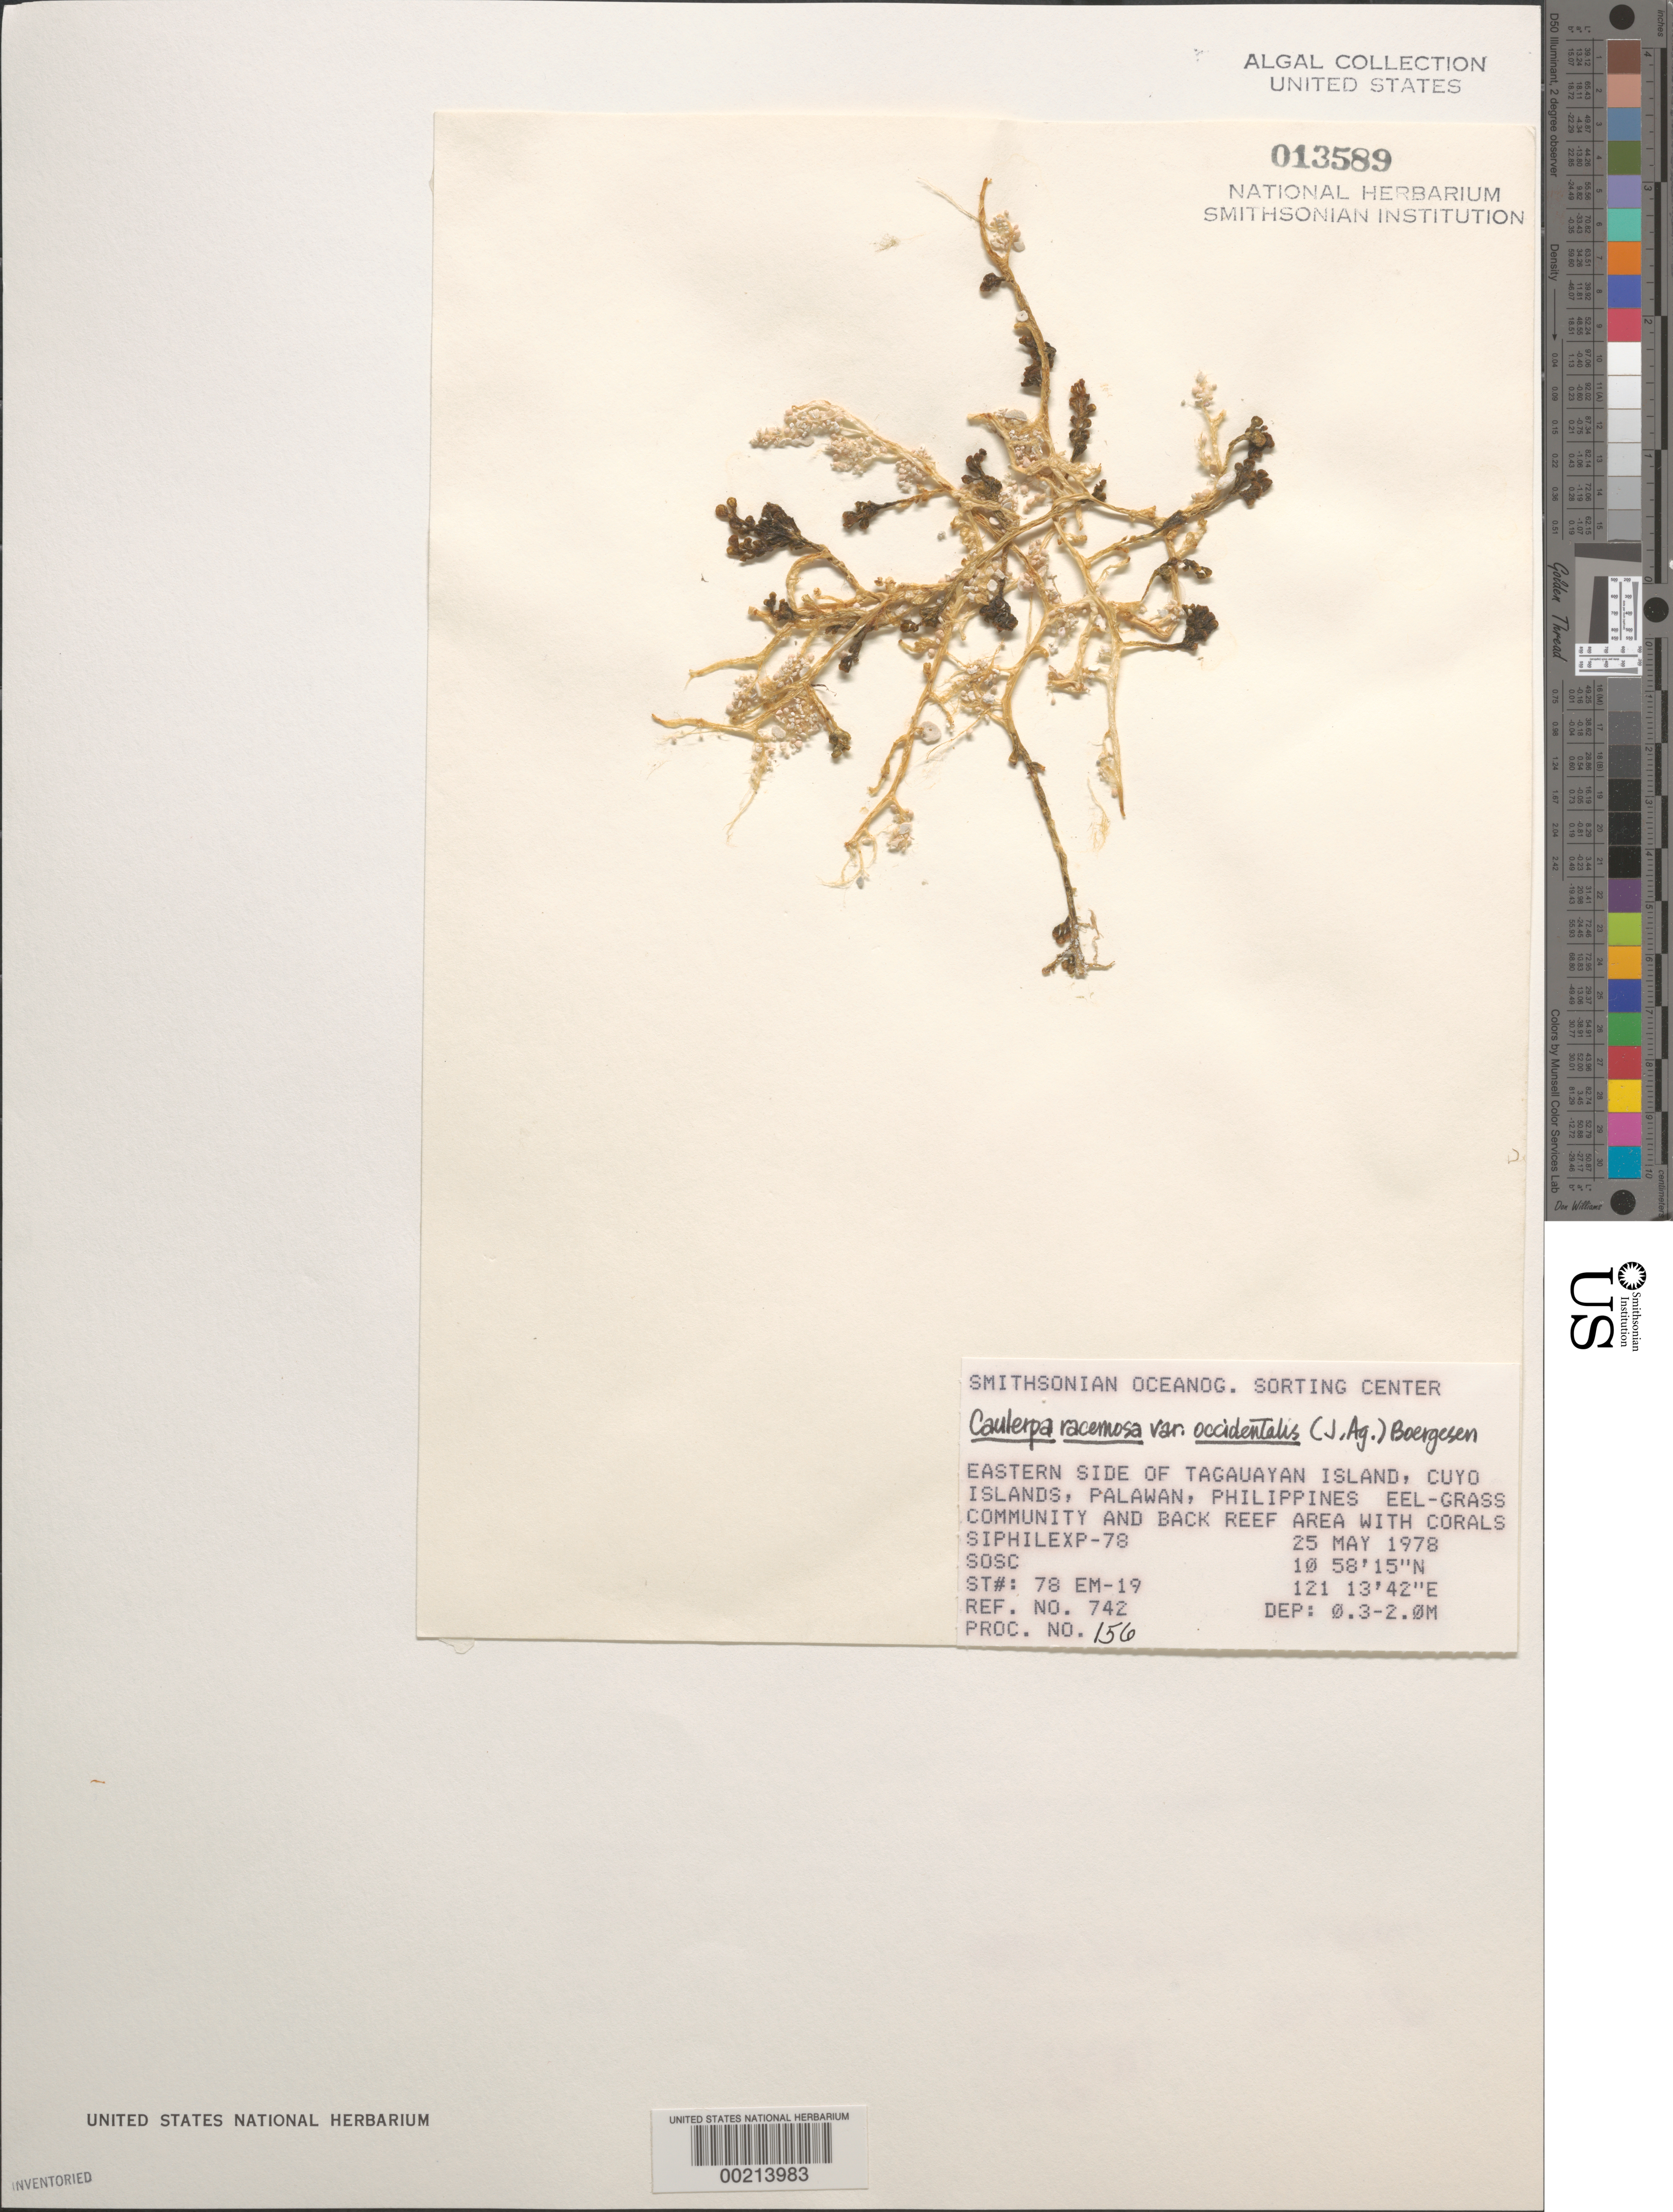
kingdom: Plantae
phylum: Chlorophyta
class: Ulvophyceae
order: Bryopsidales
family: Caulerpaceae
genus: Caulerpa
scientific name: Caulerpa racemosa var. occidentalis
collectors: SOSC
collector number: Station 78 Em-19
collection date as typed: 25 May 1978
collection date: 1978-05-25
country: Philippines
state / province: Mimaropa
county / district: Palawan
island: Tagauayan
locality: Eastern side of island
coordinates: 10 58' 15" N, 121 13' 42" E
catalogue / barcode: US 13589